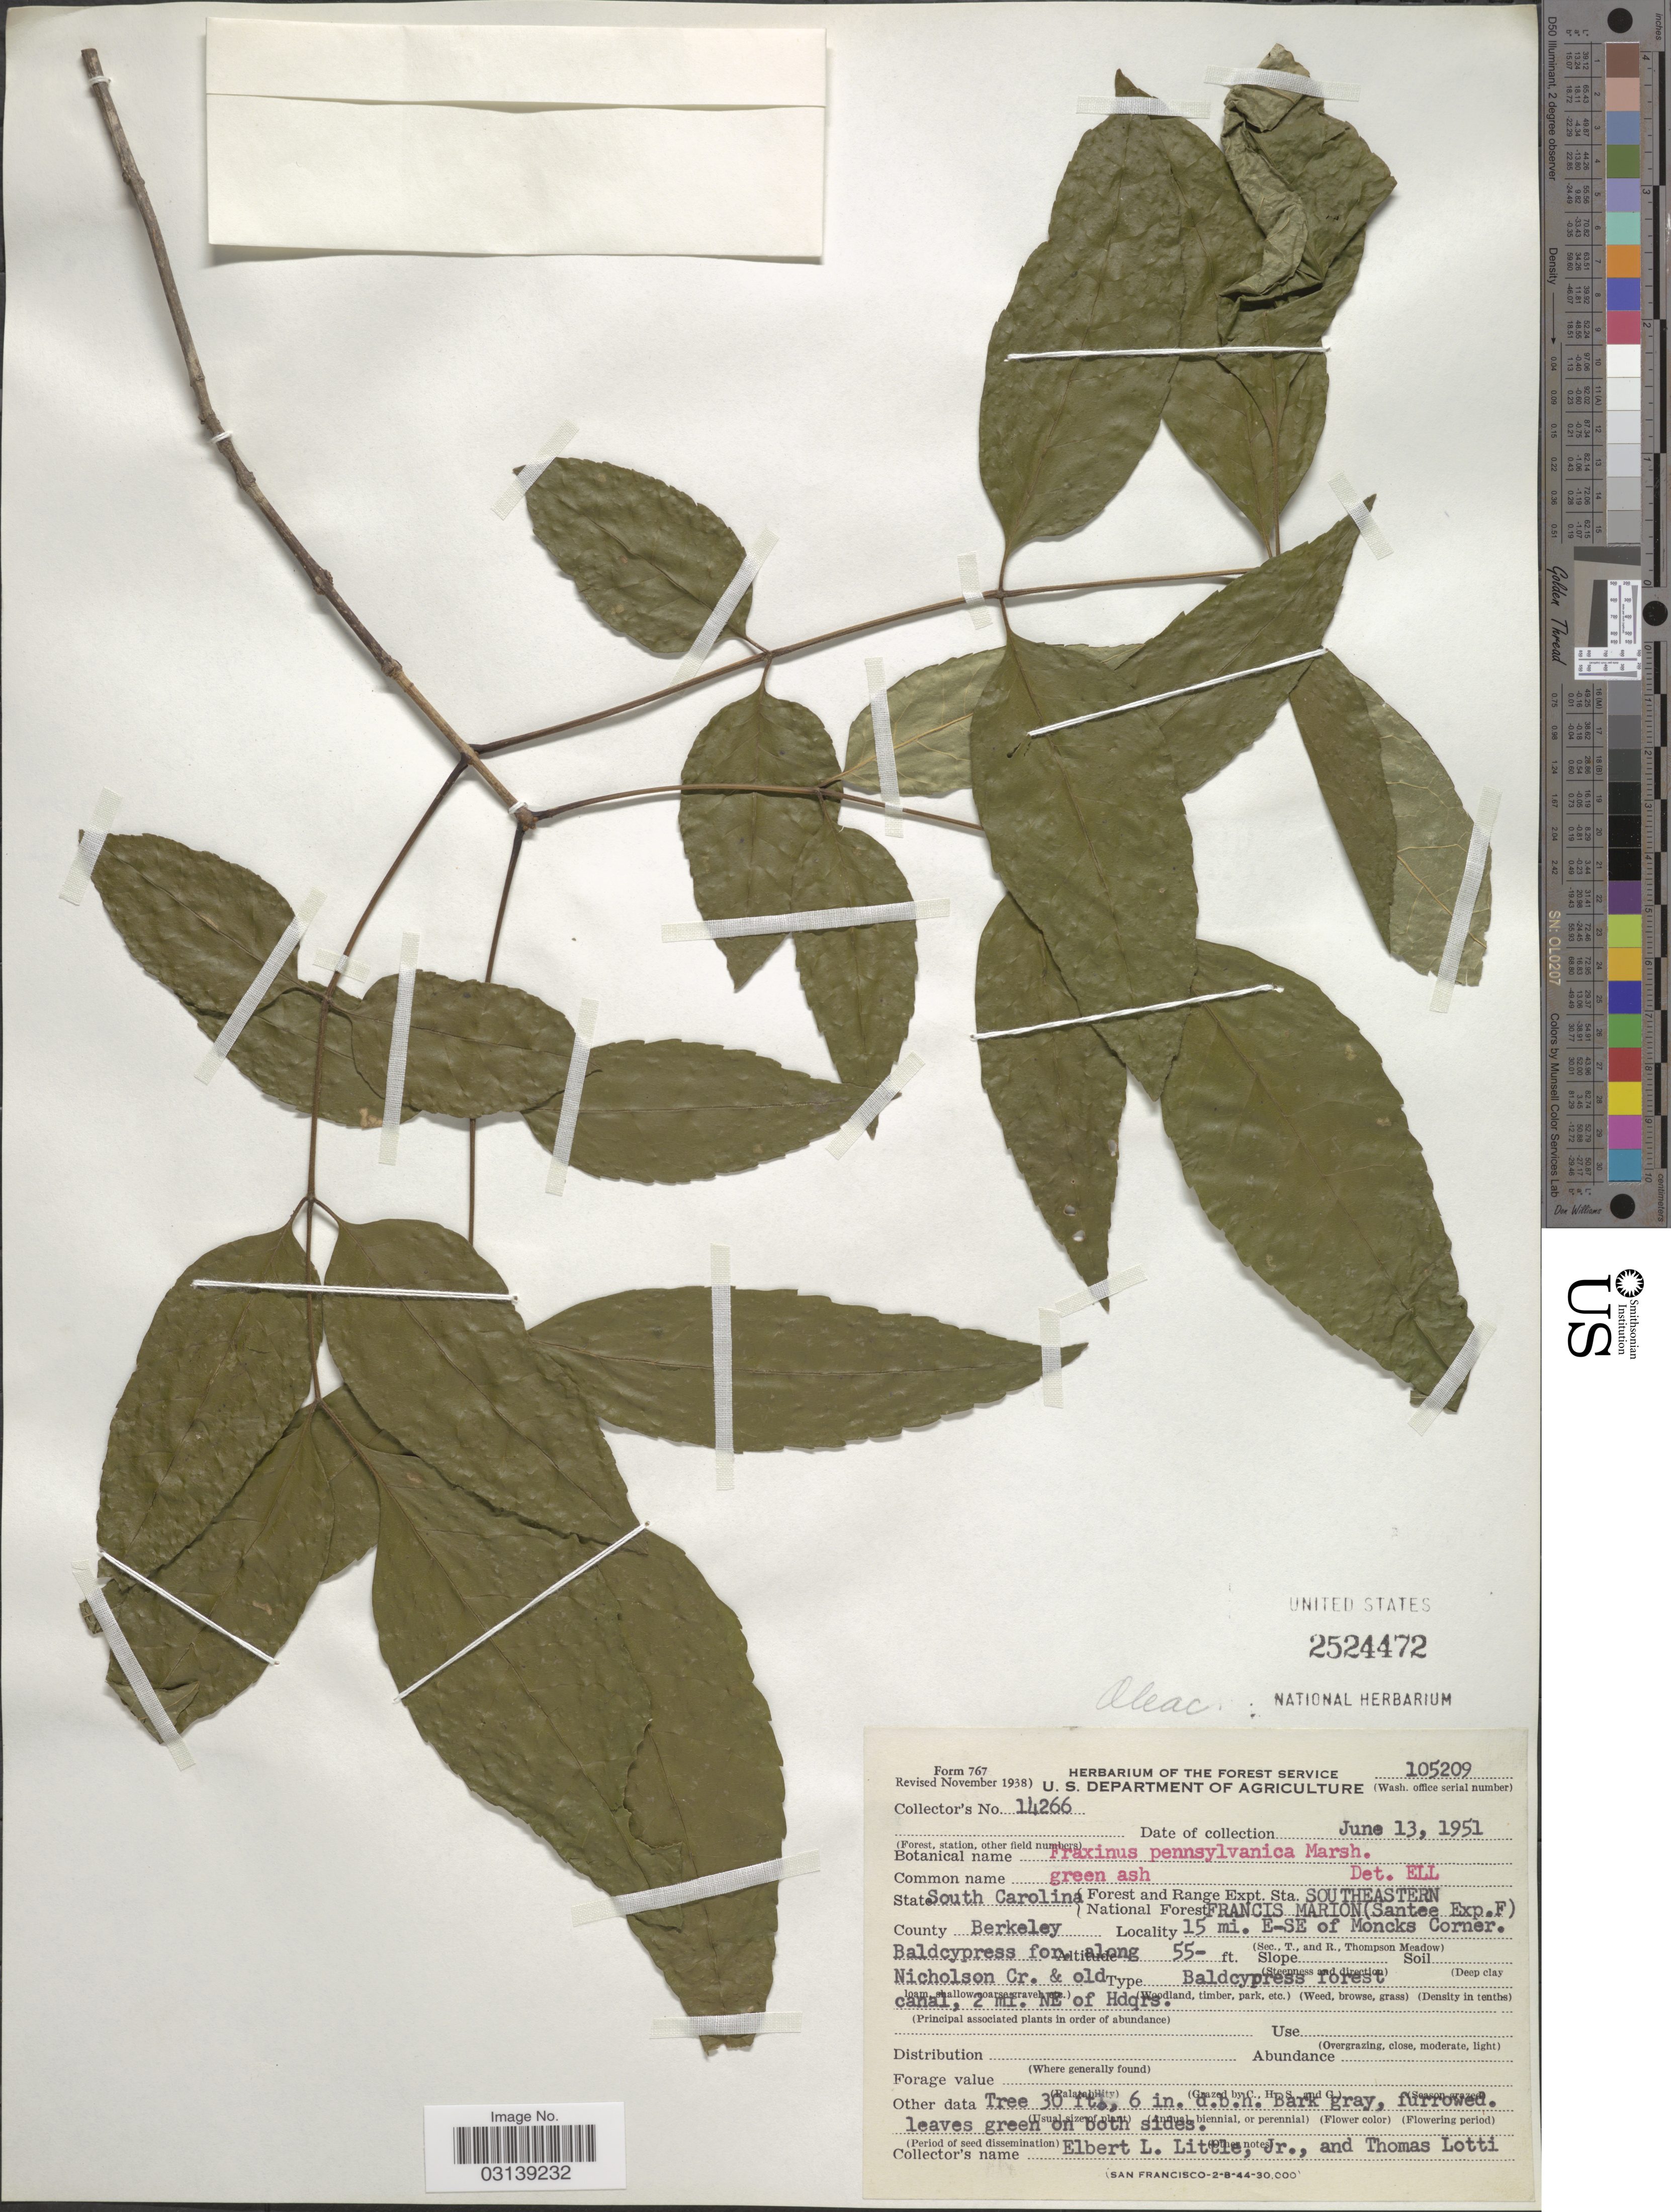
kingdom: Plantae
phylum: Tracheophyta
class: Magnoliopsida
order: Lamiales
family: Oleaceae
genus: Fraxinus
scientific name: Fraxinus pennsylvanica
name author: Marshall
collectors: E. L. Little & T. Lotti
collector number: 14266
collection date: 1951-06-13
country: United States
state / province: South Carolina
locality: Forest and Range Expt. Sta. Southeastern, National Forest Francis Marion (Santee Exp. F.), County Berkeley, 15 mi. E-SE of Moncks Corner.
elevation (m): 17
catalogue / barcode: US 2524472